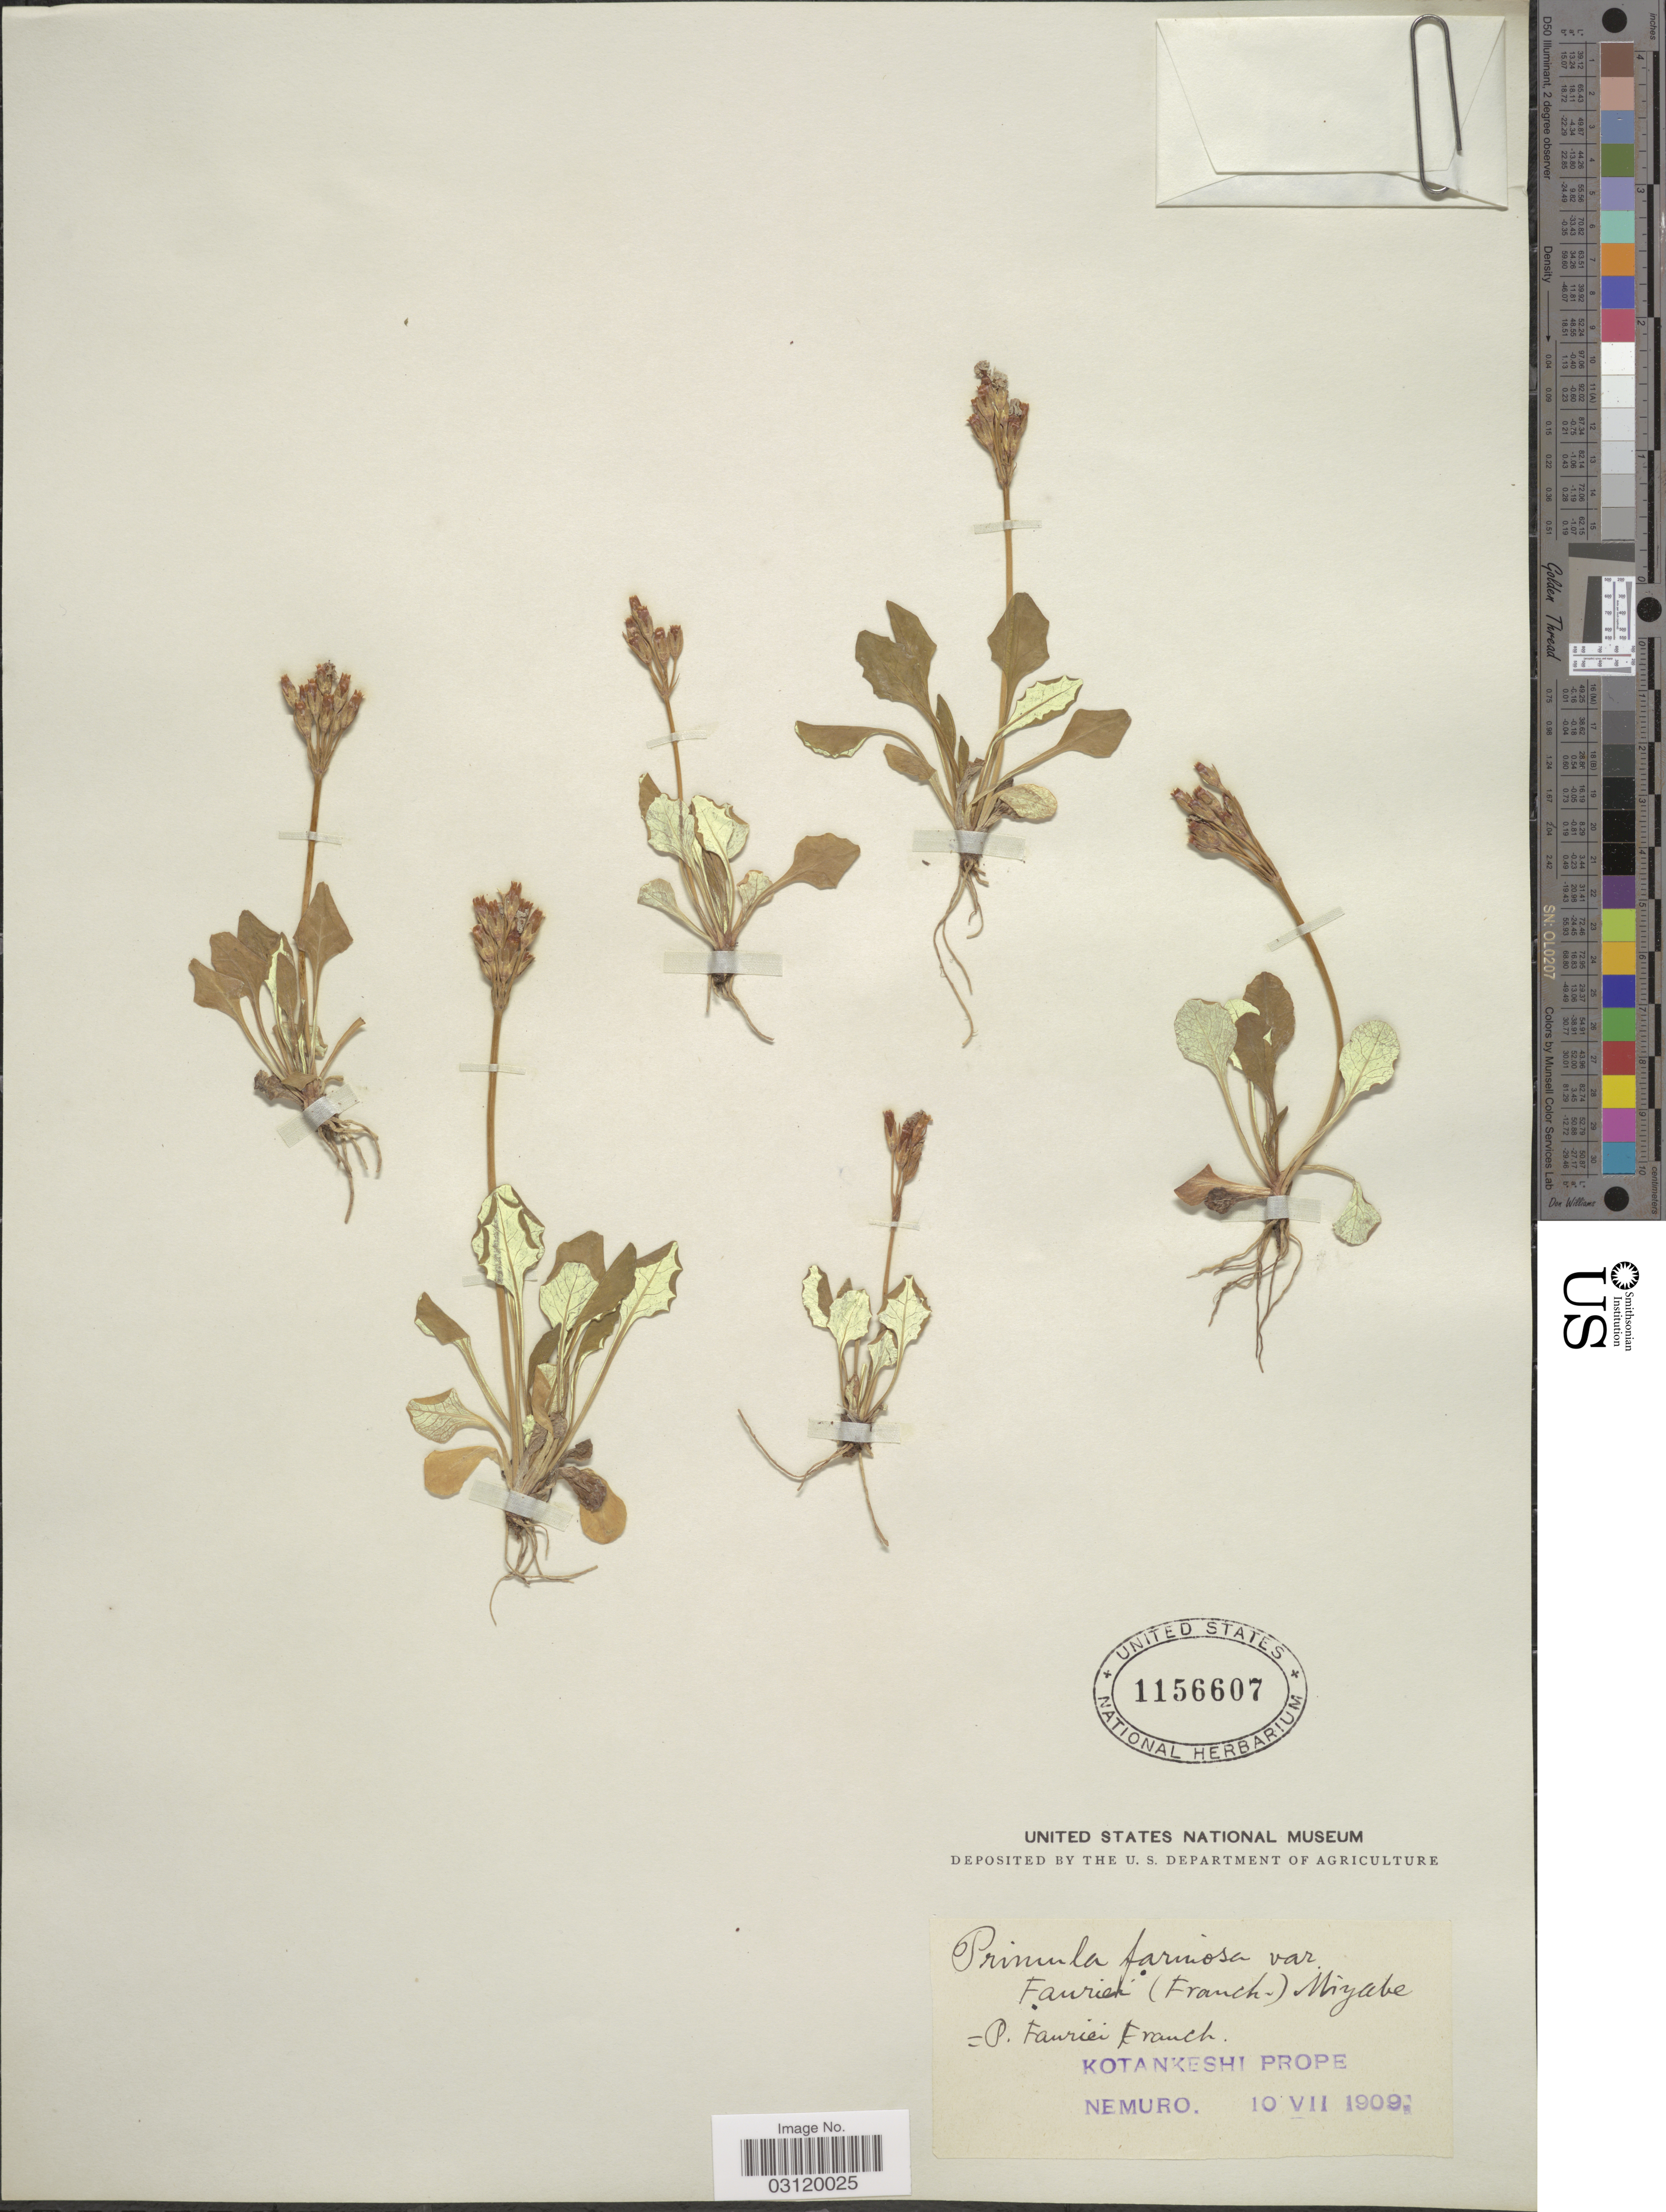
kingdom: Plantae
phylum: Tracheophyta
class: Magnoliopsida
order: Ericales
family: Primulaceae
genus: Primula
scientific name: Primula farinosa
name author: L.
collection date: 1909-07-10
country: Japan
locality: Kotankeshi prope Nemuro.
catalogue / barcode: US 1156607